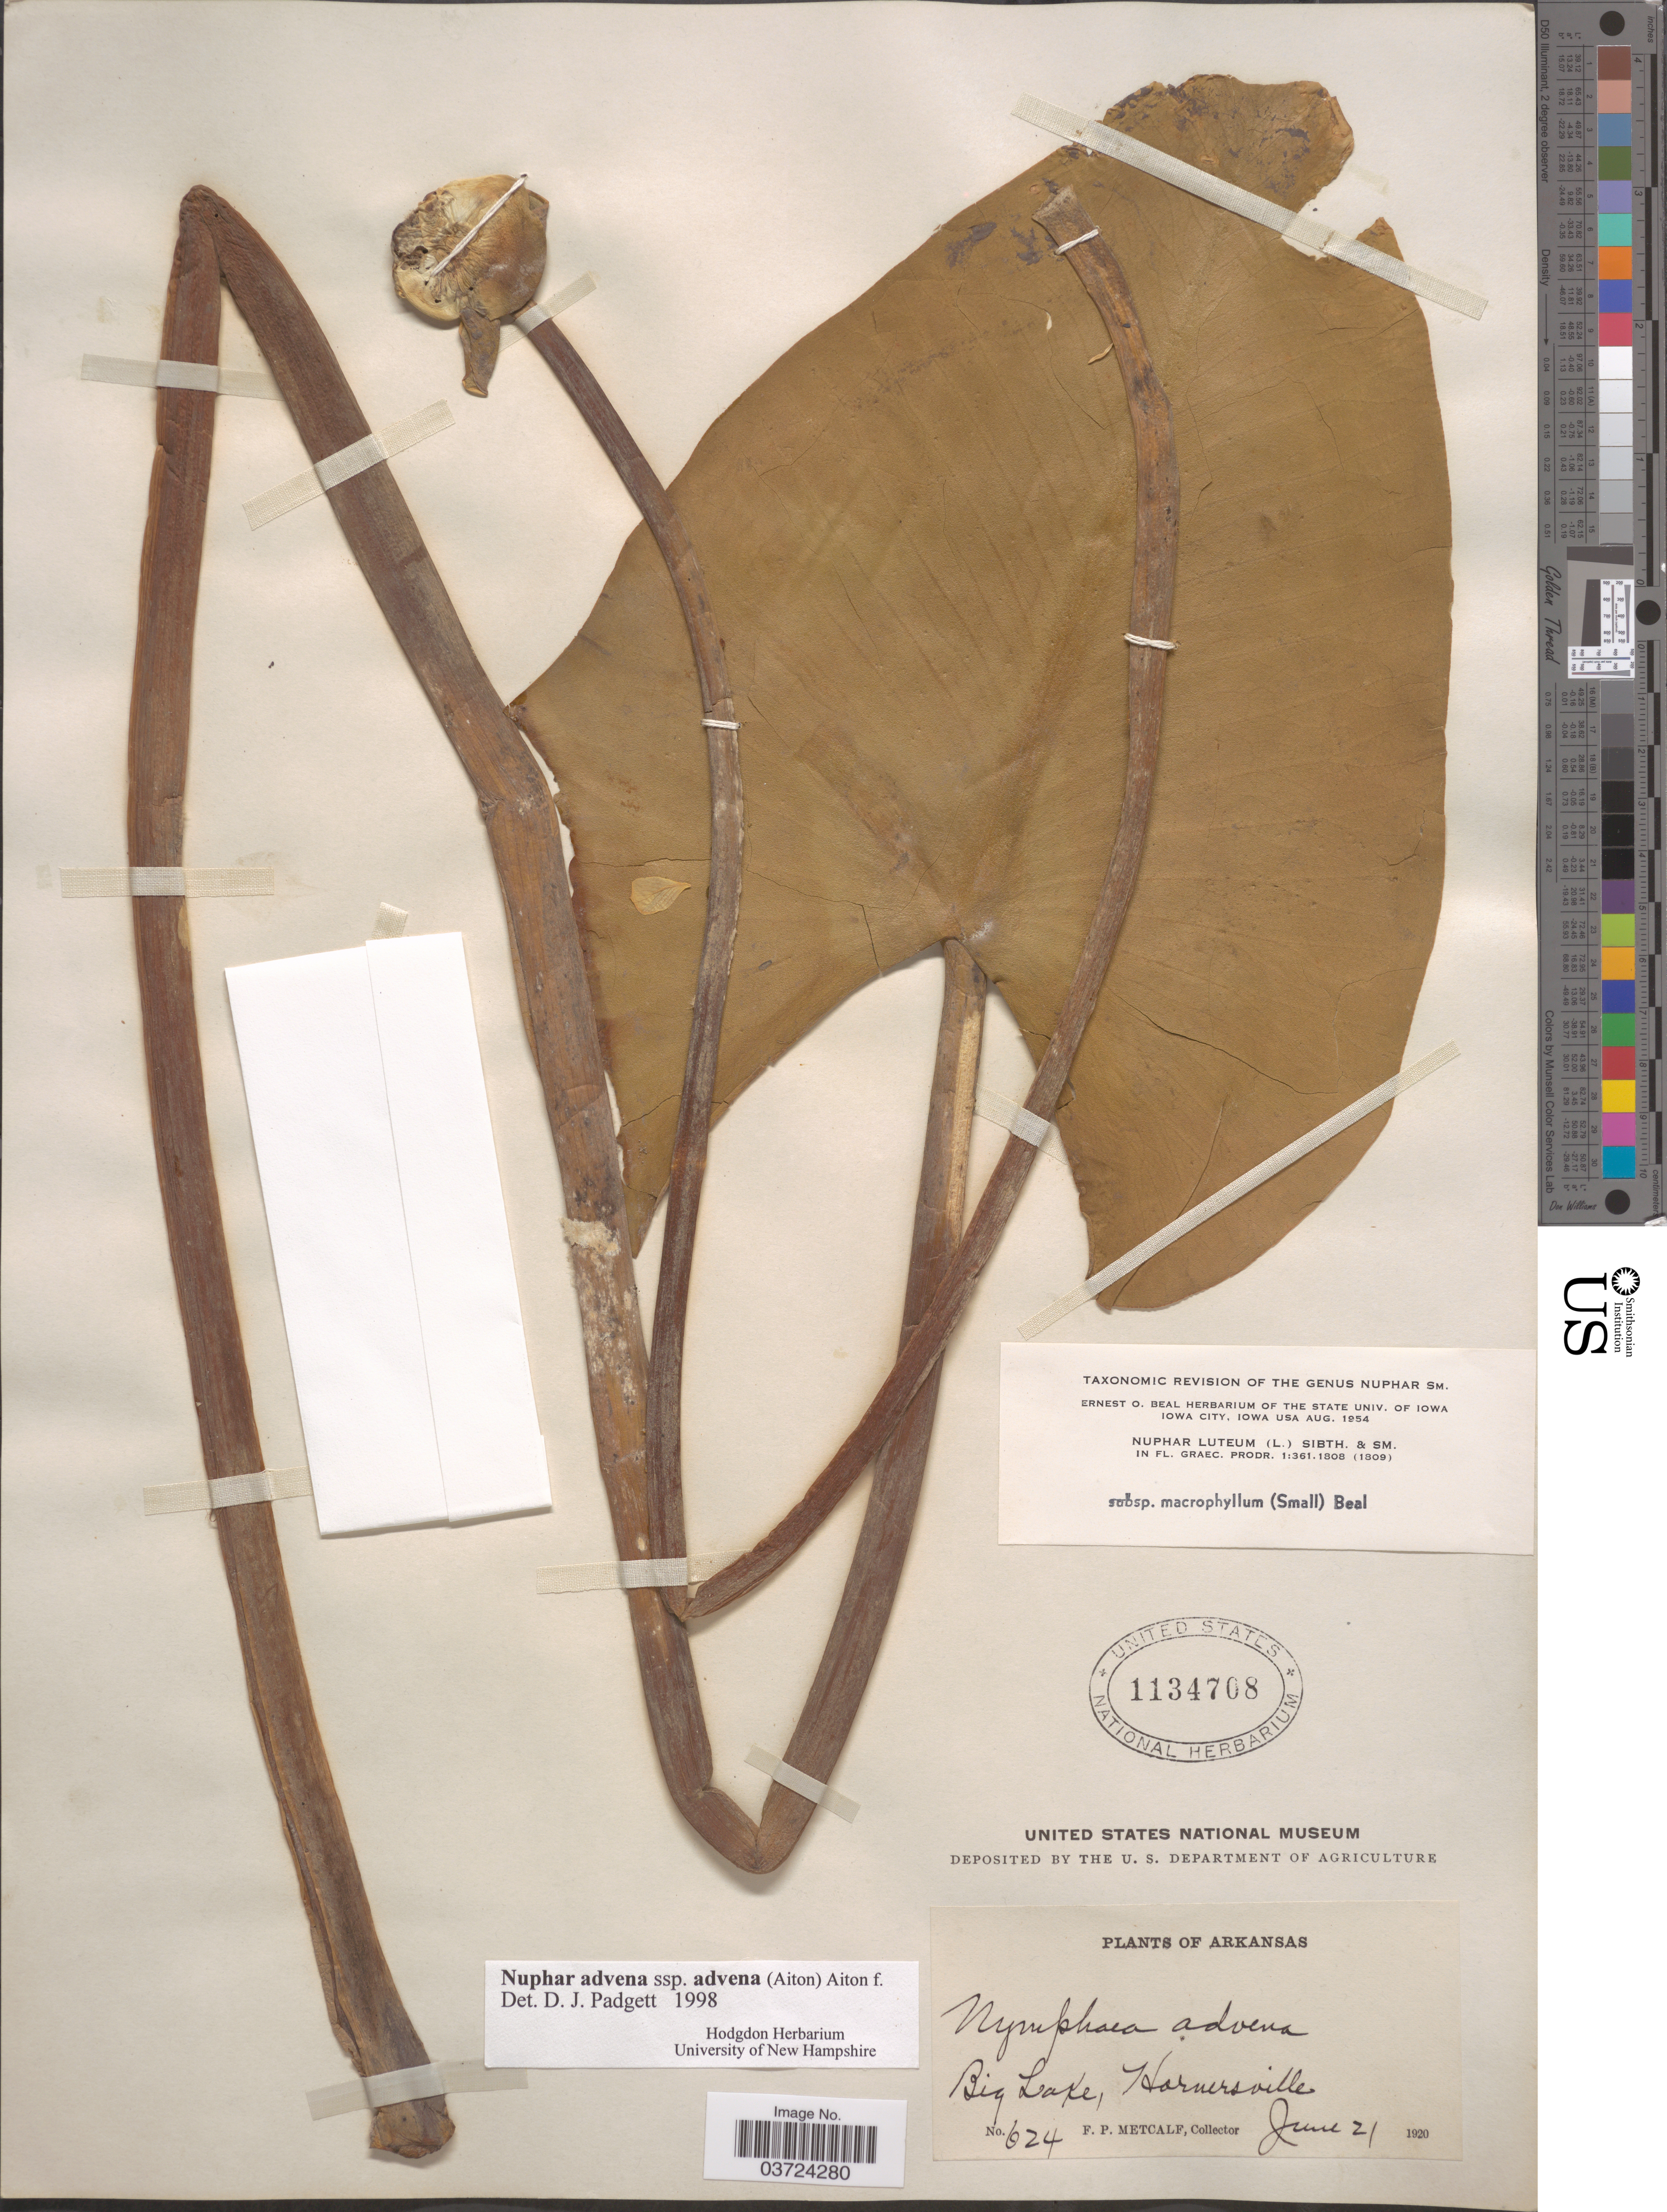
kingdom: Plantae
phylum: Tracheophyta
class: Magnoliopsida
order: Nymphaeales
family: Nymphaeaceae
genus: Nuphar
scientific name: Nuphar advena subsp. advena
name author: (Aiton) W.T. Aiton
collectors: F. Metcalf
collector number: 624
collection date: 1920-06-21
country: United States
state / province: Arkansas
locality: Big Lake, Hornersville.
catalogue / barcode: US 1134708